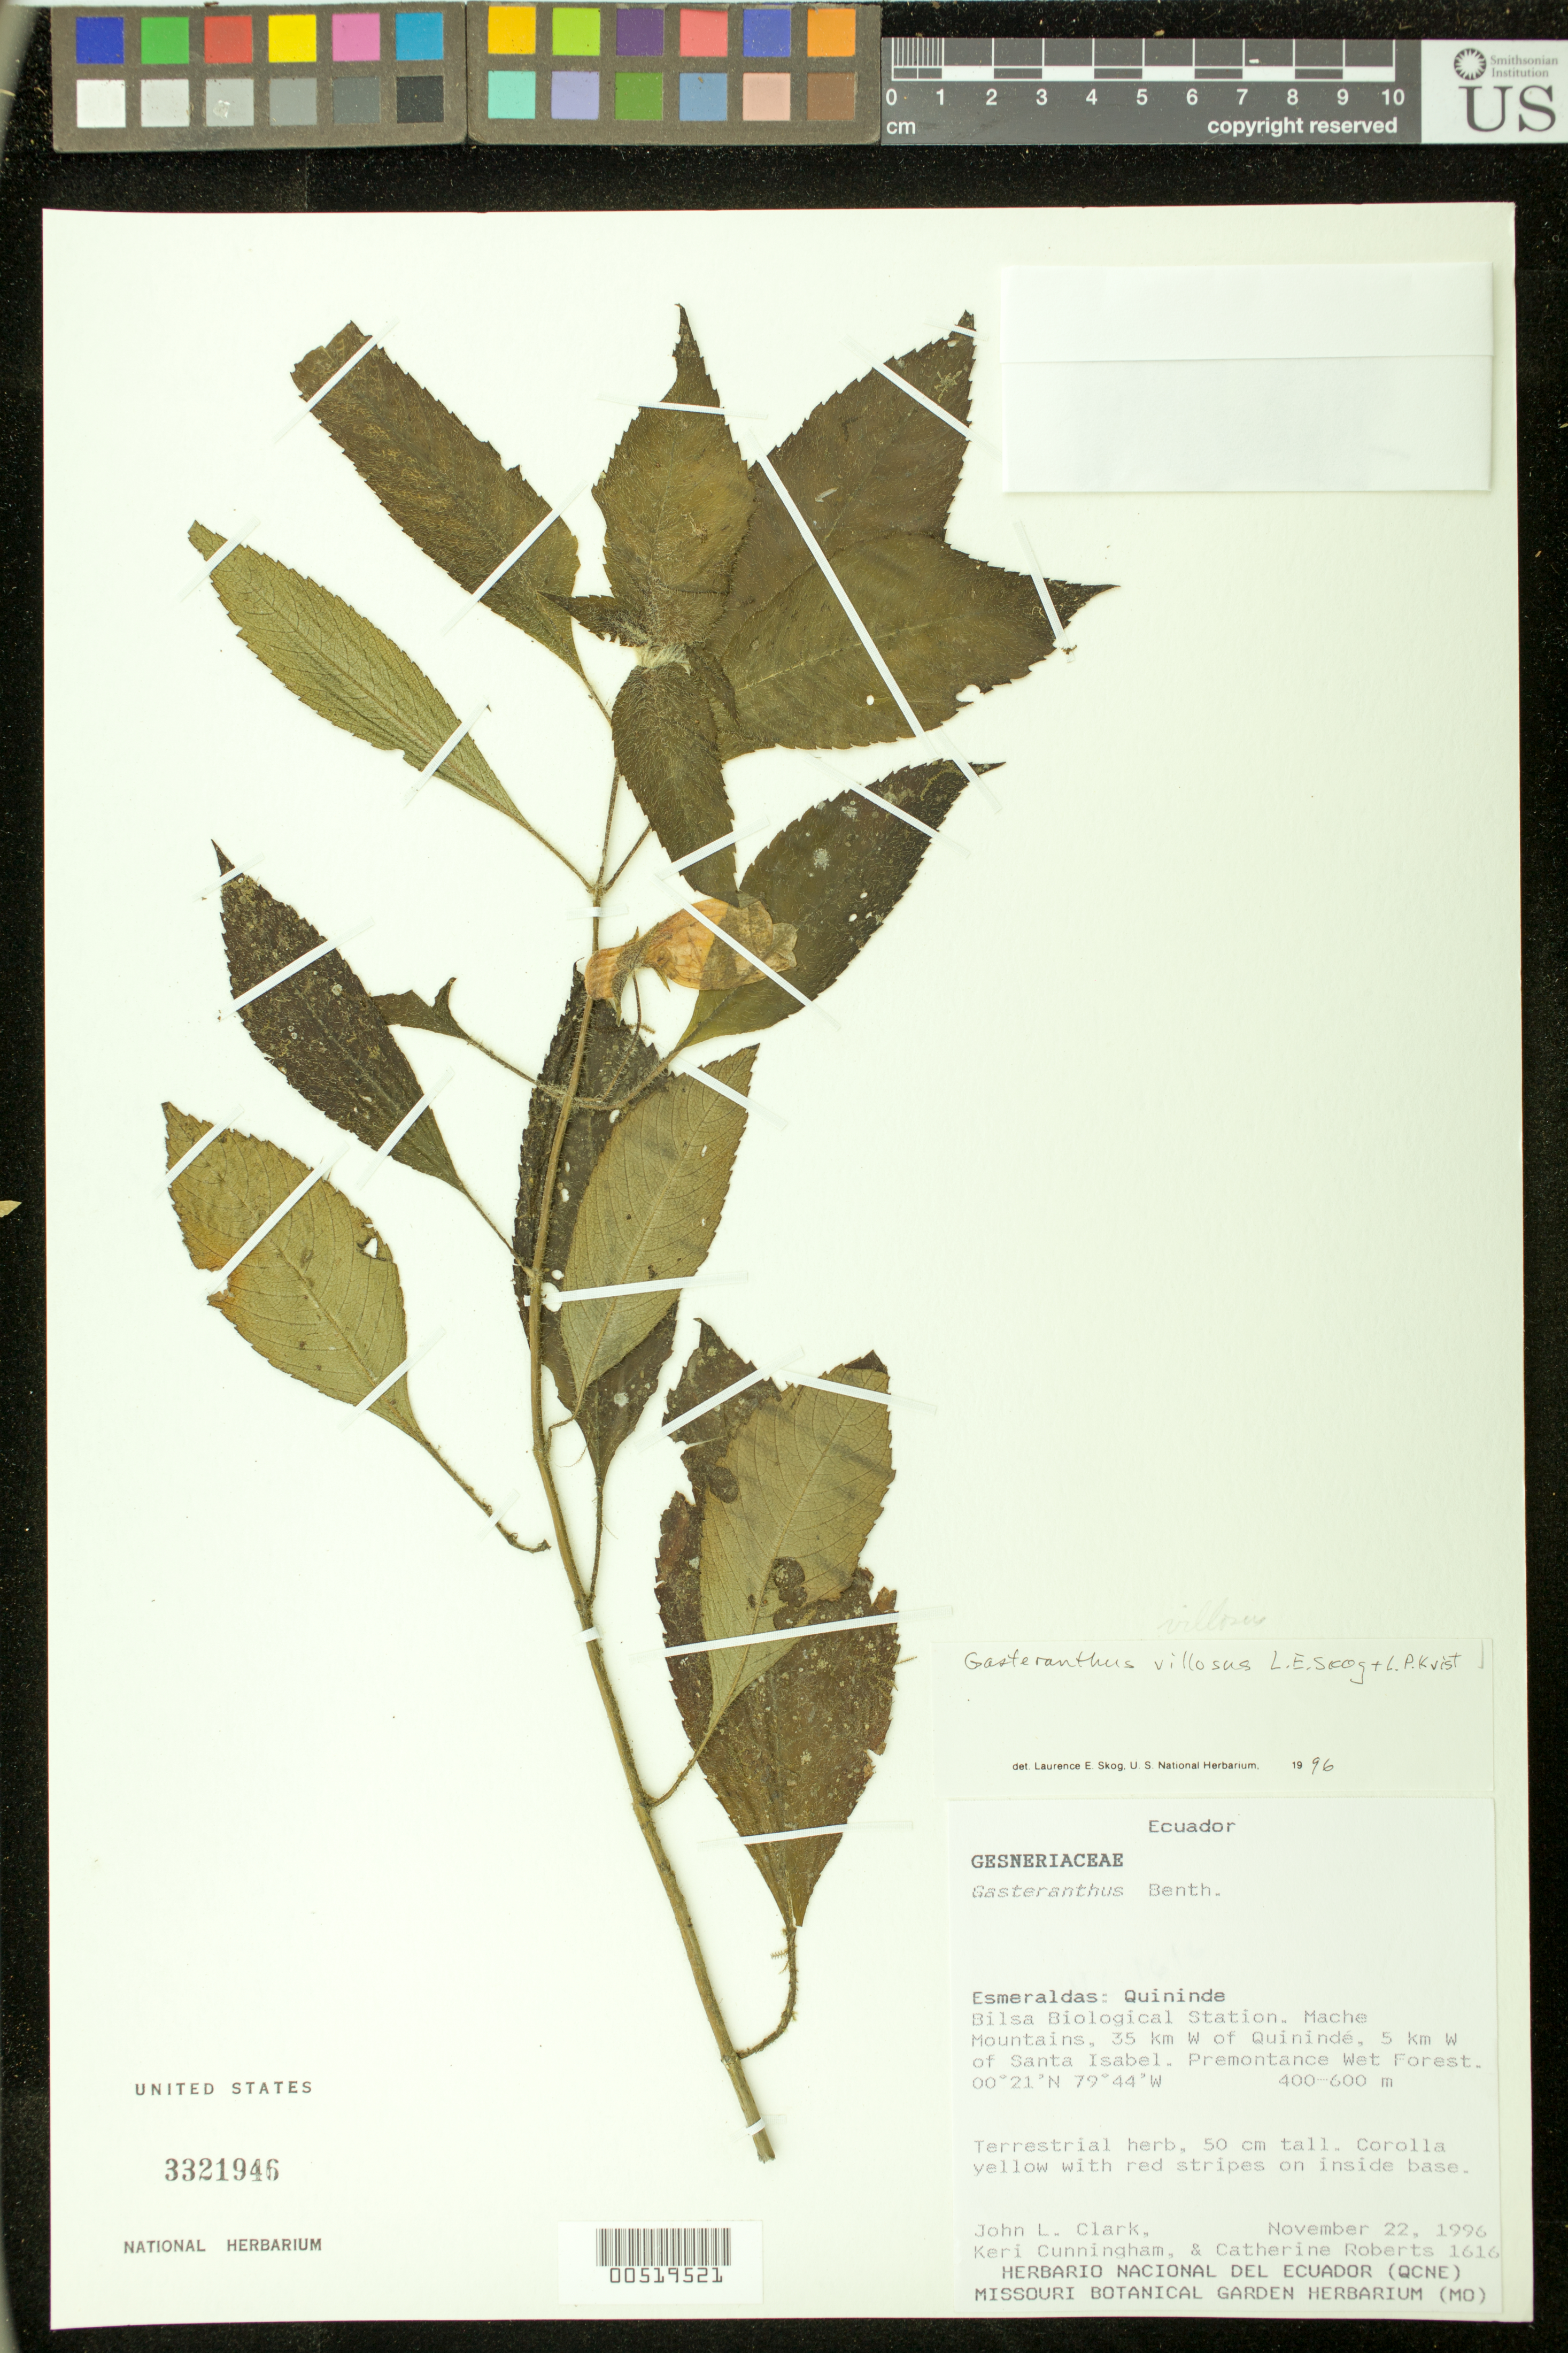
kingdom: Plantae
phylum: Tracheophyta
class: Magnoliopsida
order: Lamiales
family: Gesneriaceae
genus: Gasteranthus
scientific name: Gasteranthus villosus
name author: L.E. Skog & L.P. Kvist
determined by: Skog, Laurence E.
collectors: J. L. Clark, K. Cunningham & C. Roberts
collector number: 1616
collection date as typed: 22 Nov 1995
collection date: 1995-11-22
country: Ecuador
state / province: Esmeraldas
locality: Quininde: Bilsa Biological Station, Mache Mountains, 35 km W of Quinindé, 5 km W of Santa Isabel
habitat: Premontane wet forest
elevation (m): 400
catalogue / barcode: US 3321946